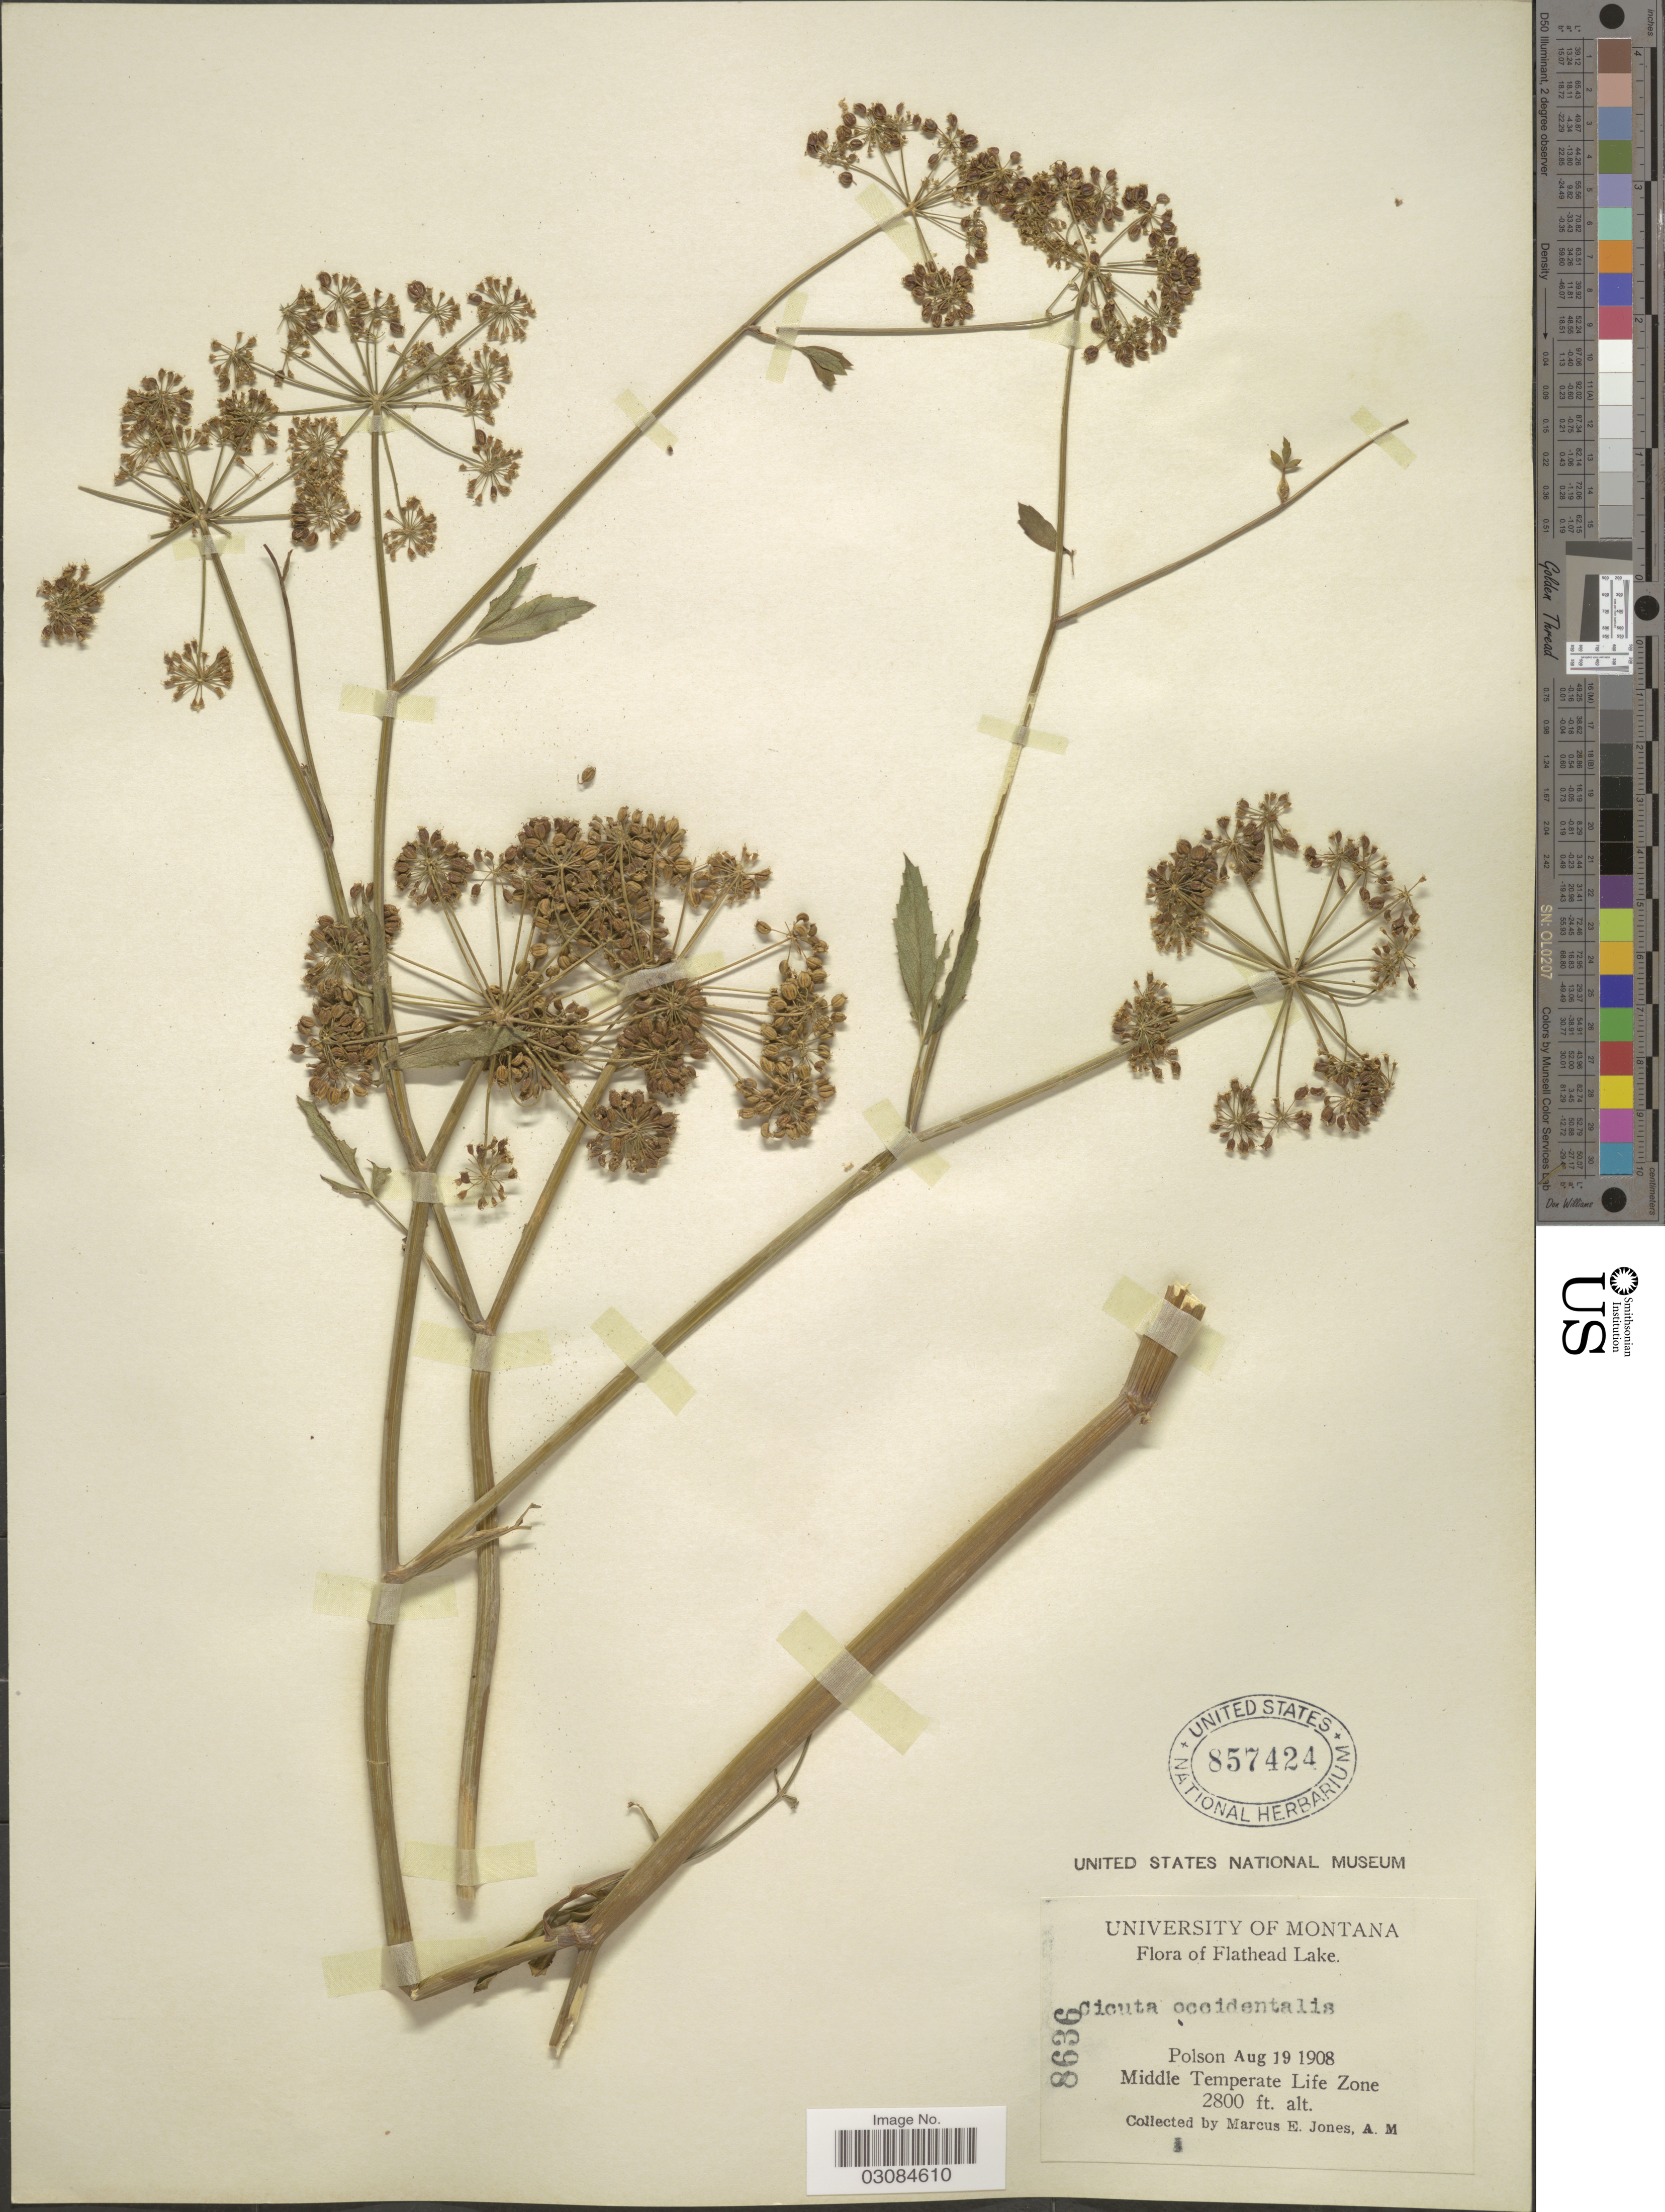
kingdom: Plantae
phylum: Tracheophyta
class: Magnoliopsida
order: Apiales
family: Apiaceae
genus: Cicuta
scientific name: Cicuta occidentalis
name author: Greene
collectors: M. E. Jones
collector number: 8636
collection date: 1908-08-19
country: United States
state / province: Montana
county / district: Lake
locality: Flathead Lake. Middle Temperate Life Zone. Polson.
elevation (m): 853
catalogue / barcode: US 857424